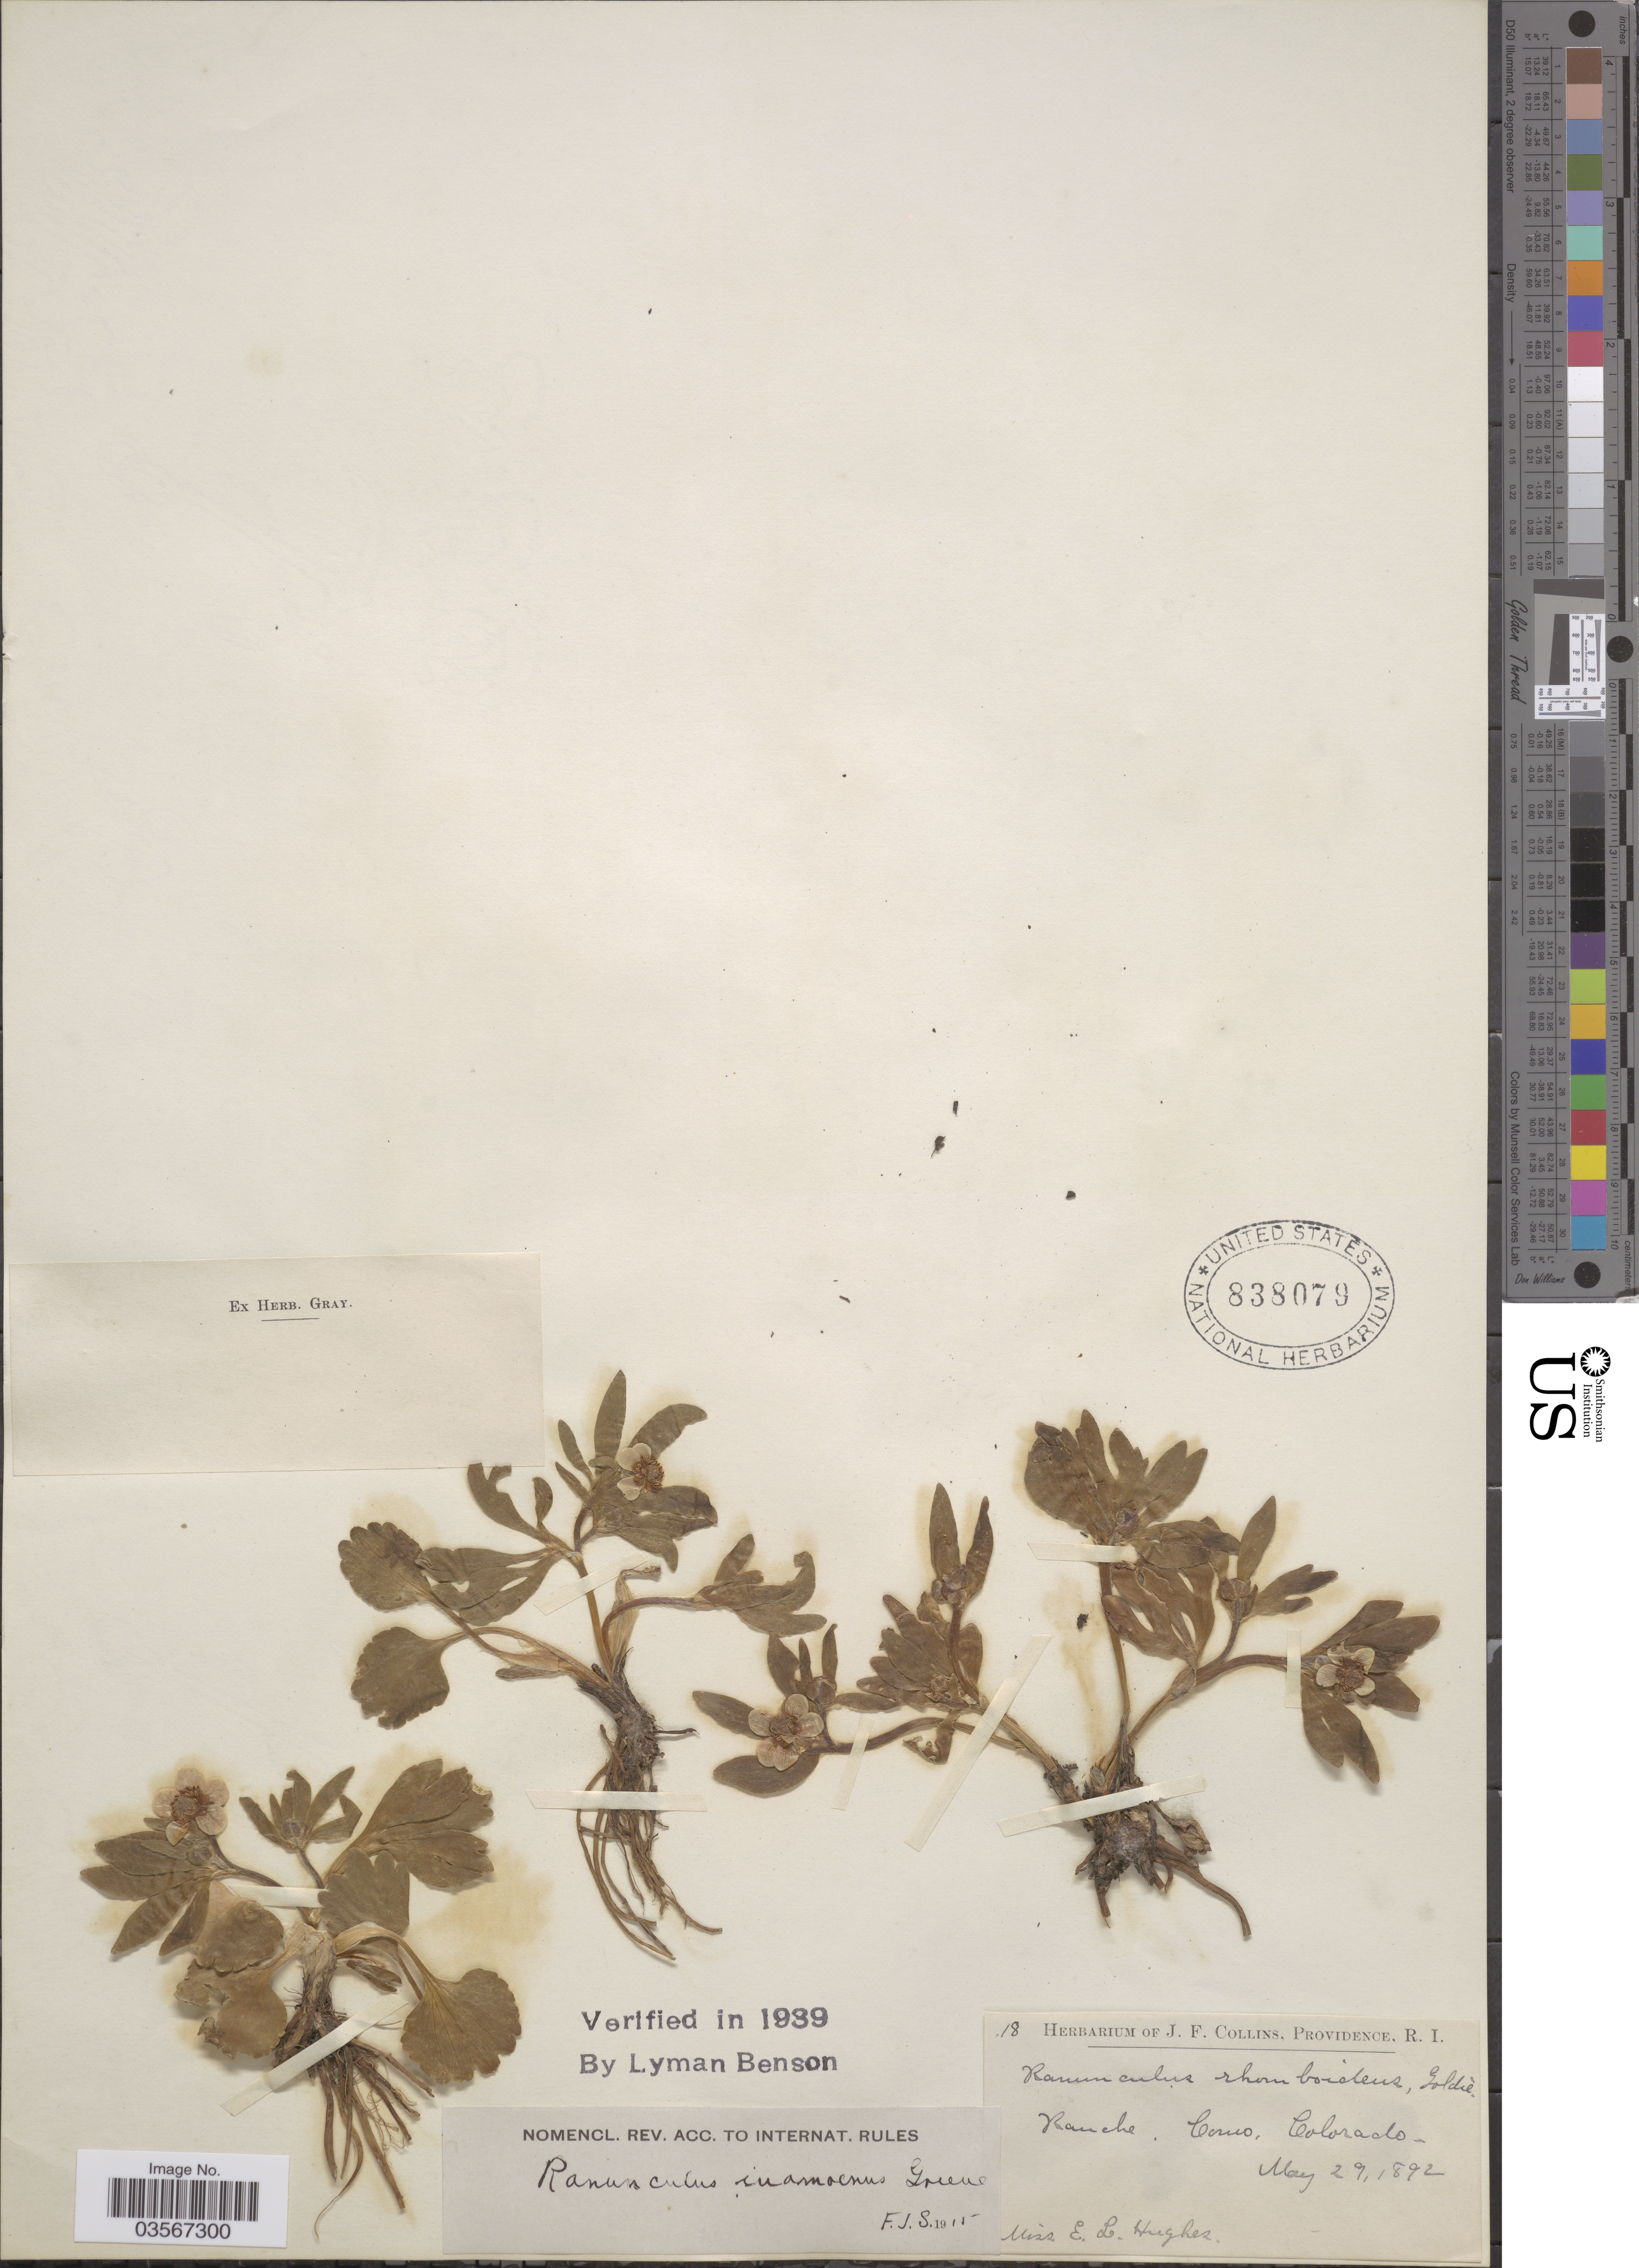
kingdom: Plantae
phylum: Tracheophyta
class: Magnoliopsida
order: Ranunculales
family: Ranunculaceae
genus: Ranunculus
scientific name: Ranunculus inamoenus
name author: Greene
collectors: E. Hughes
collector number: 18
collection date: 1892-05-29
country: United States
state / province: Colorado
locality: Ranche Como.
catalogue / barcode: US 838079